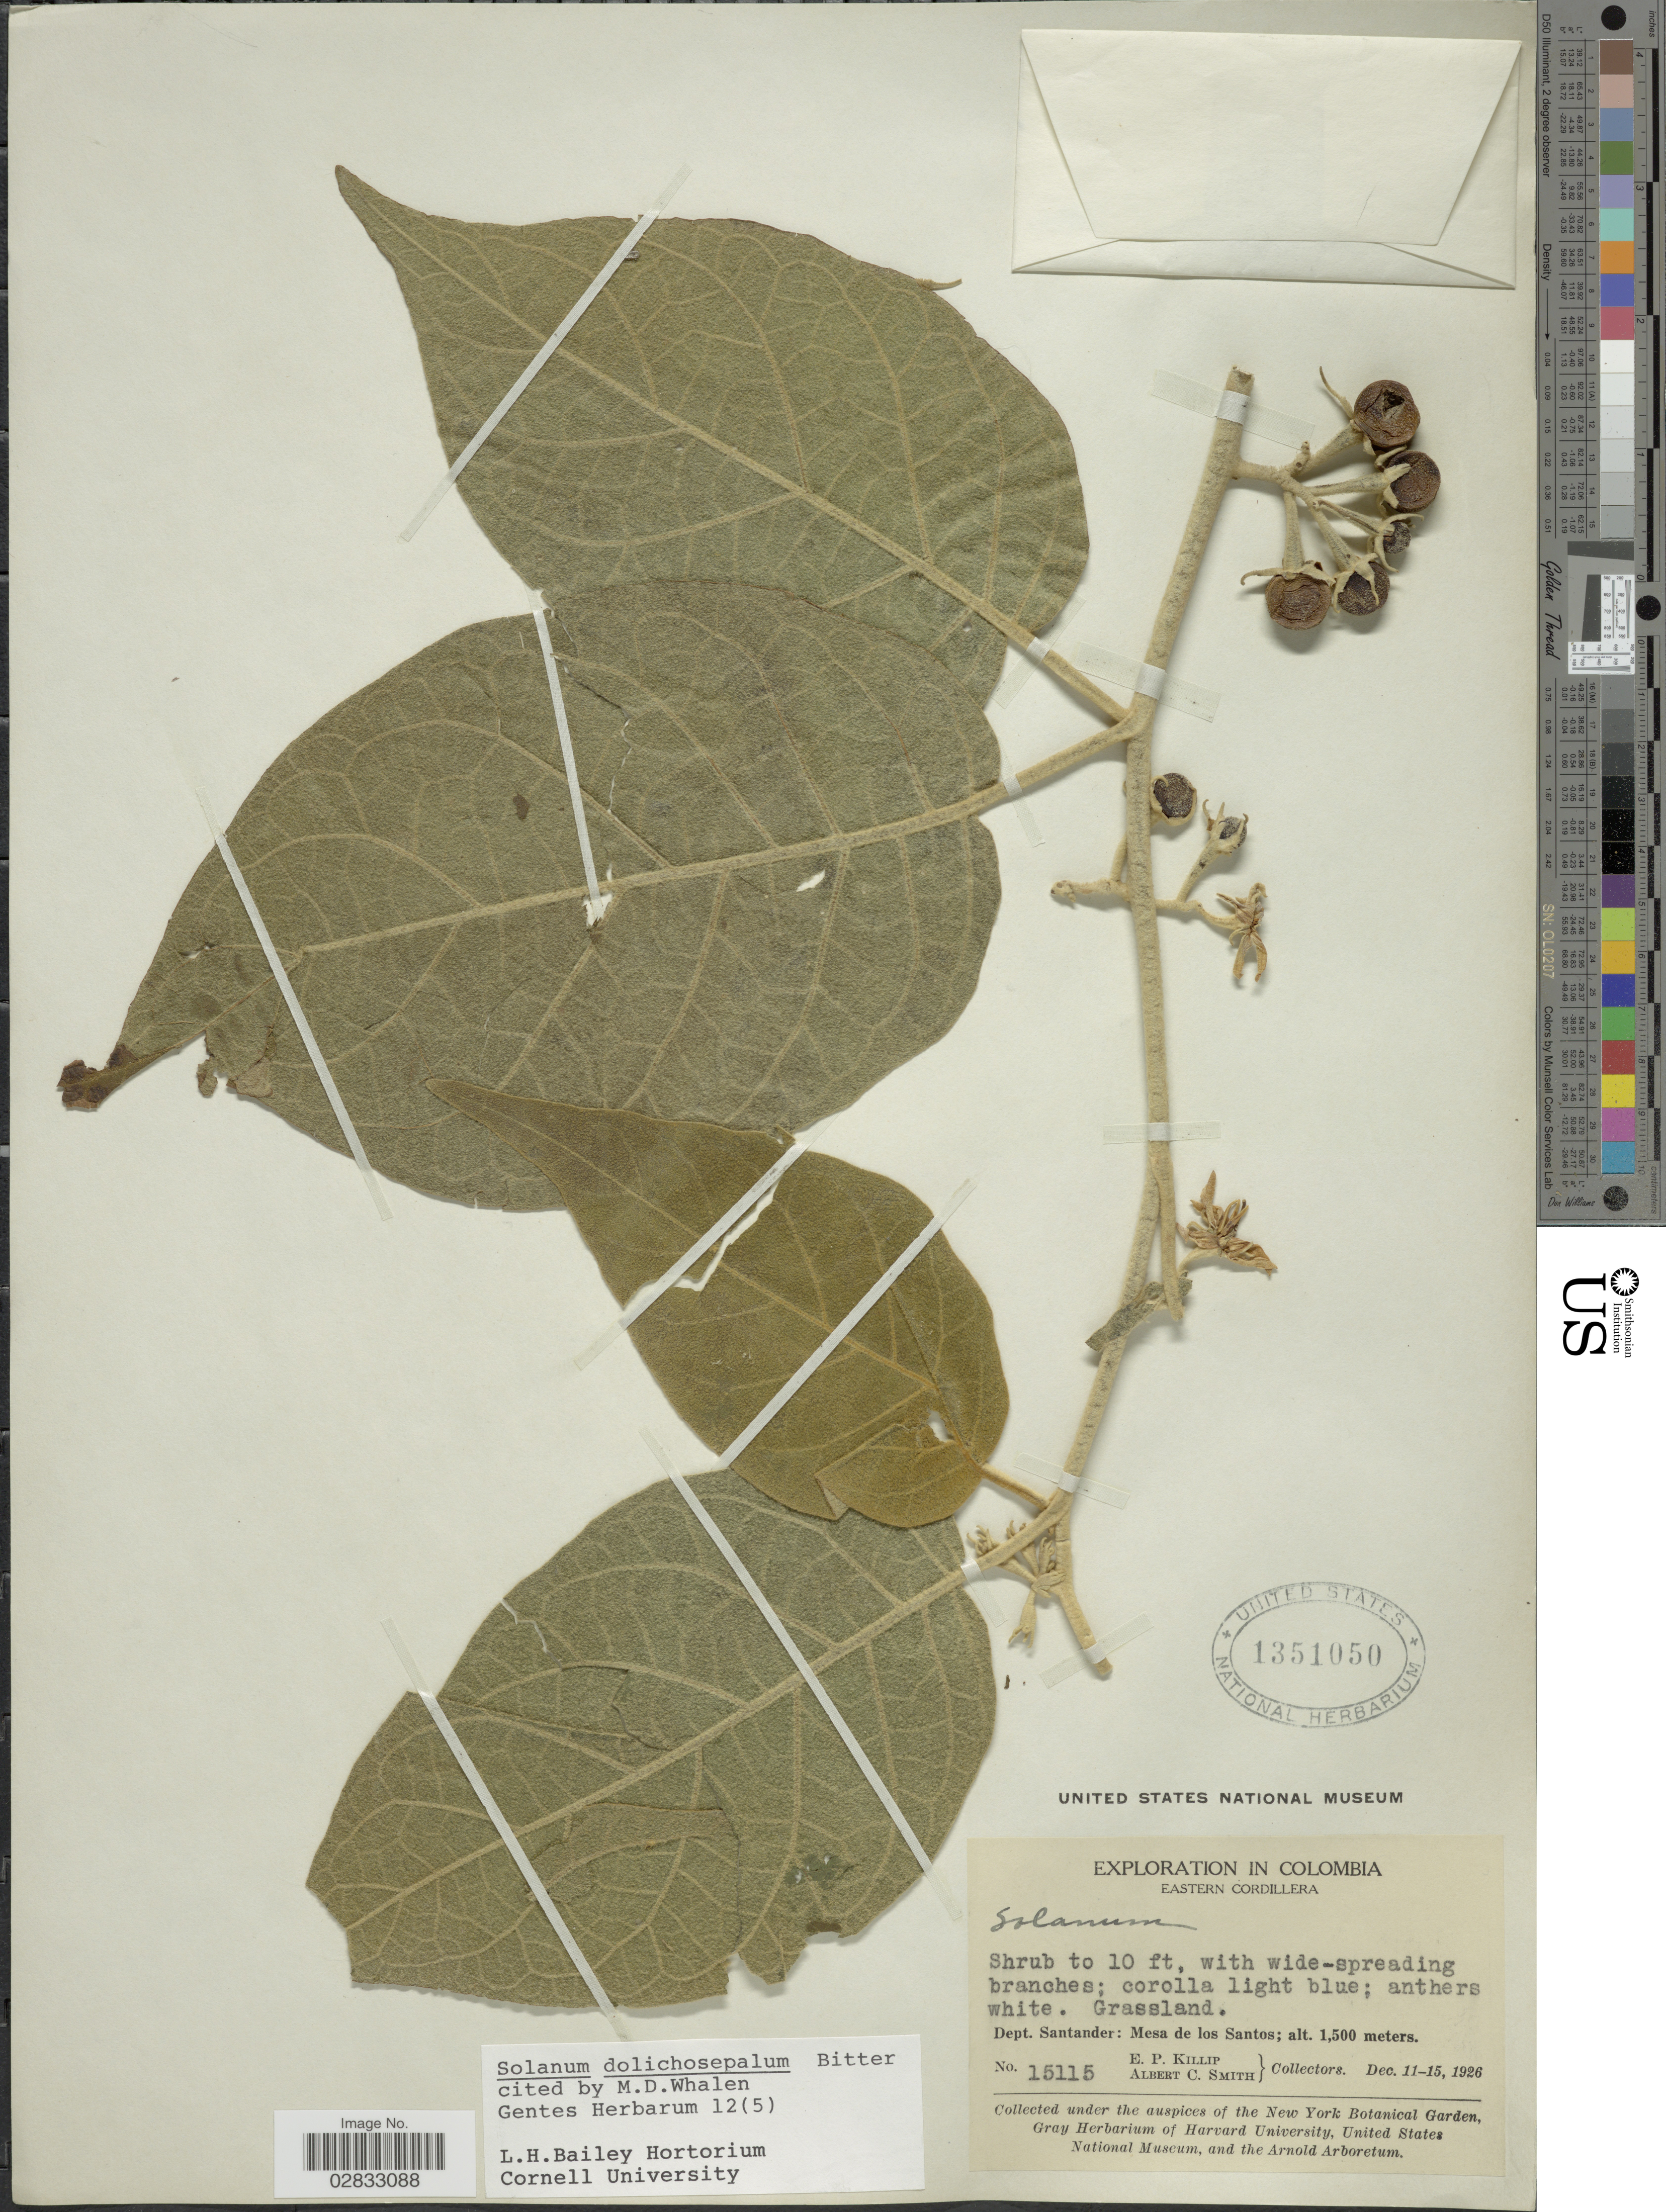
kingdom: Plantae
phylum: Tracheophyta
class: Magnoliopsida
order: Solanales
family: Solanaceae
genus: Solanum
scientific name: Solanum dolichosepalum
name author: Bitter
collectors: E. P. Killip & A. C. Smith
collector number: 15115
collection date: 1926-12-11/1926-12-15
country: Colombia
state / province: Santander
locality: Eastern Cordillera. Dept. Santander: Mesa de los Santos.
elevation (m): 1500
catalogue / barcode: US 1351050